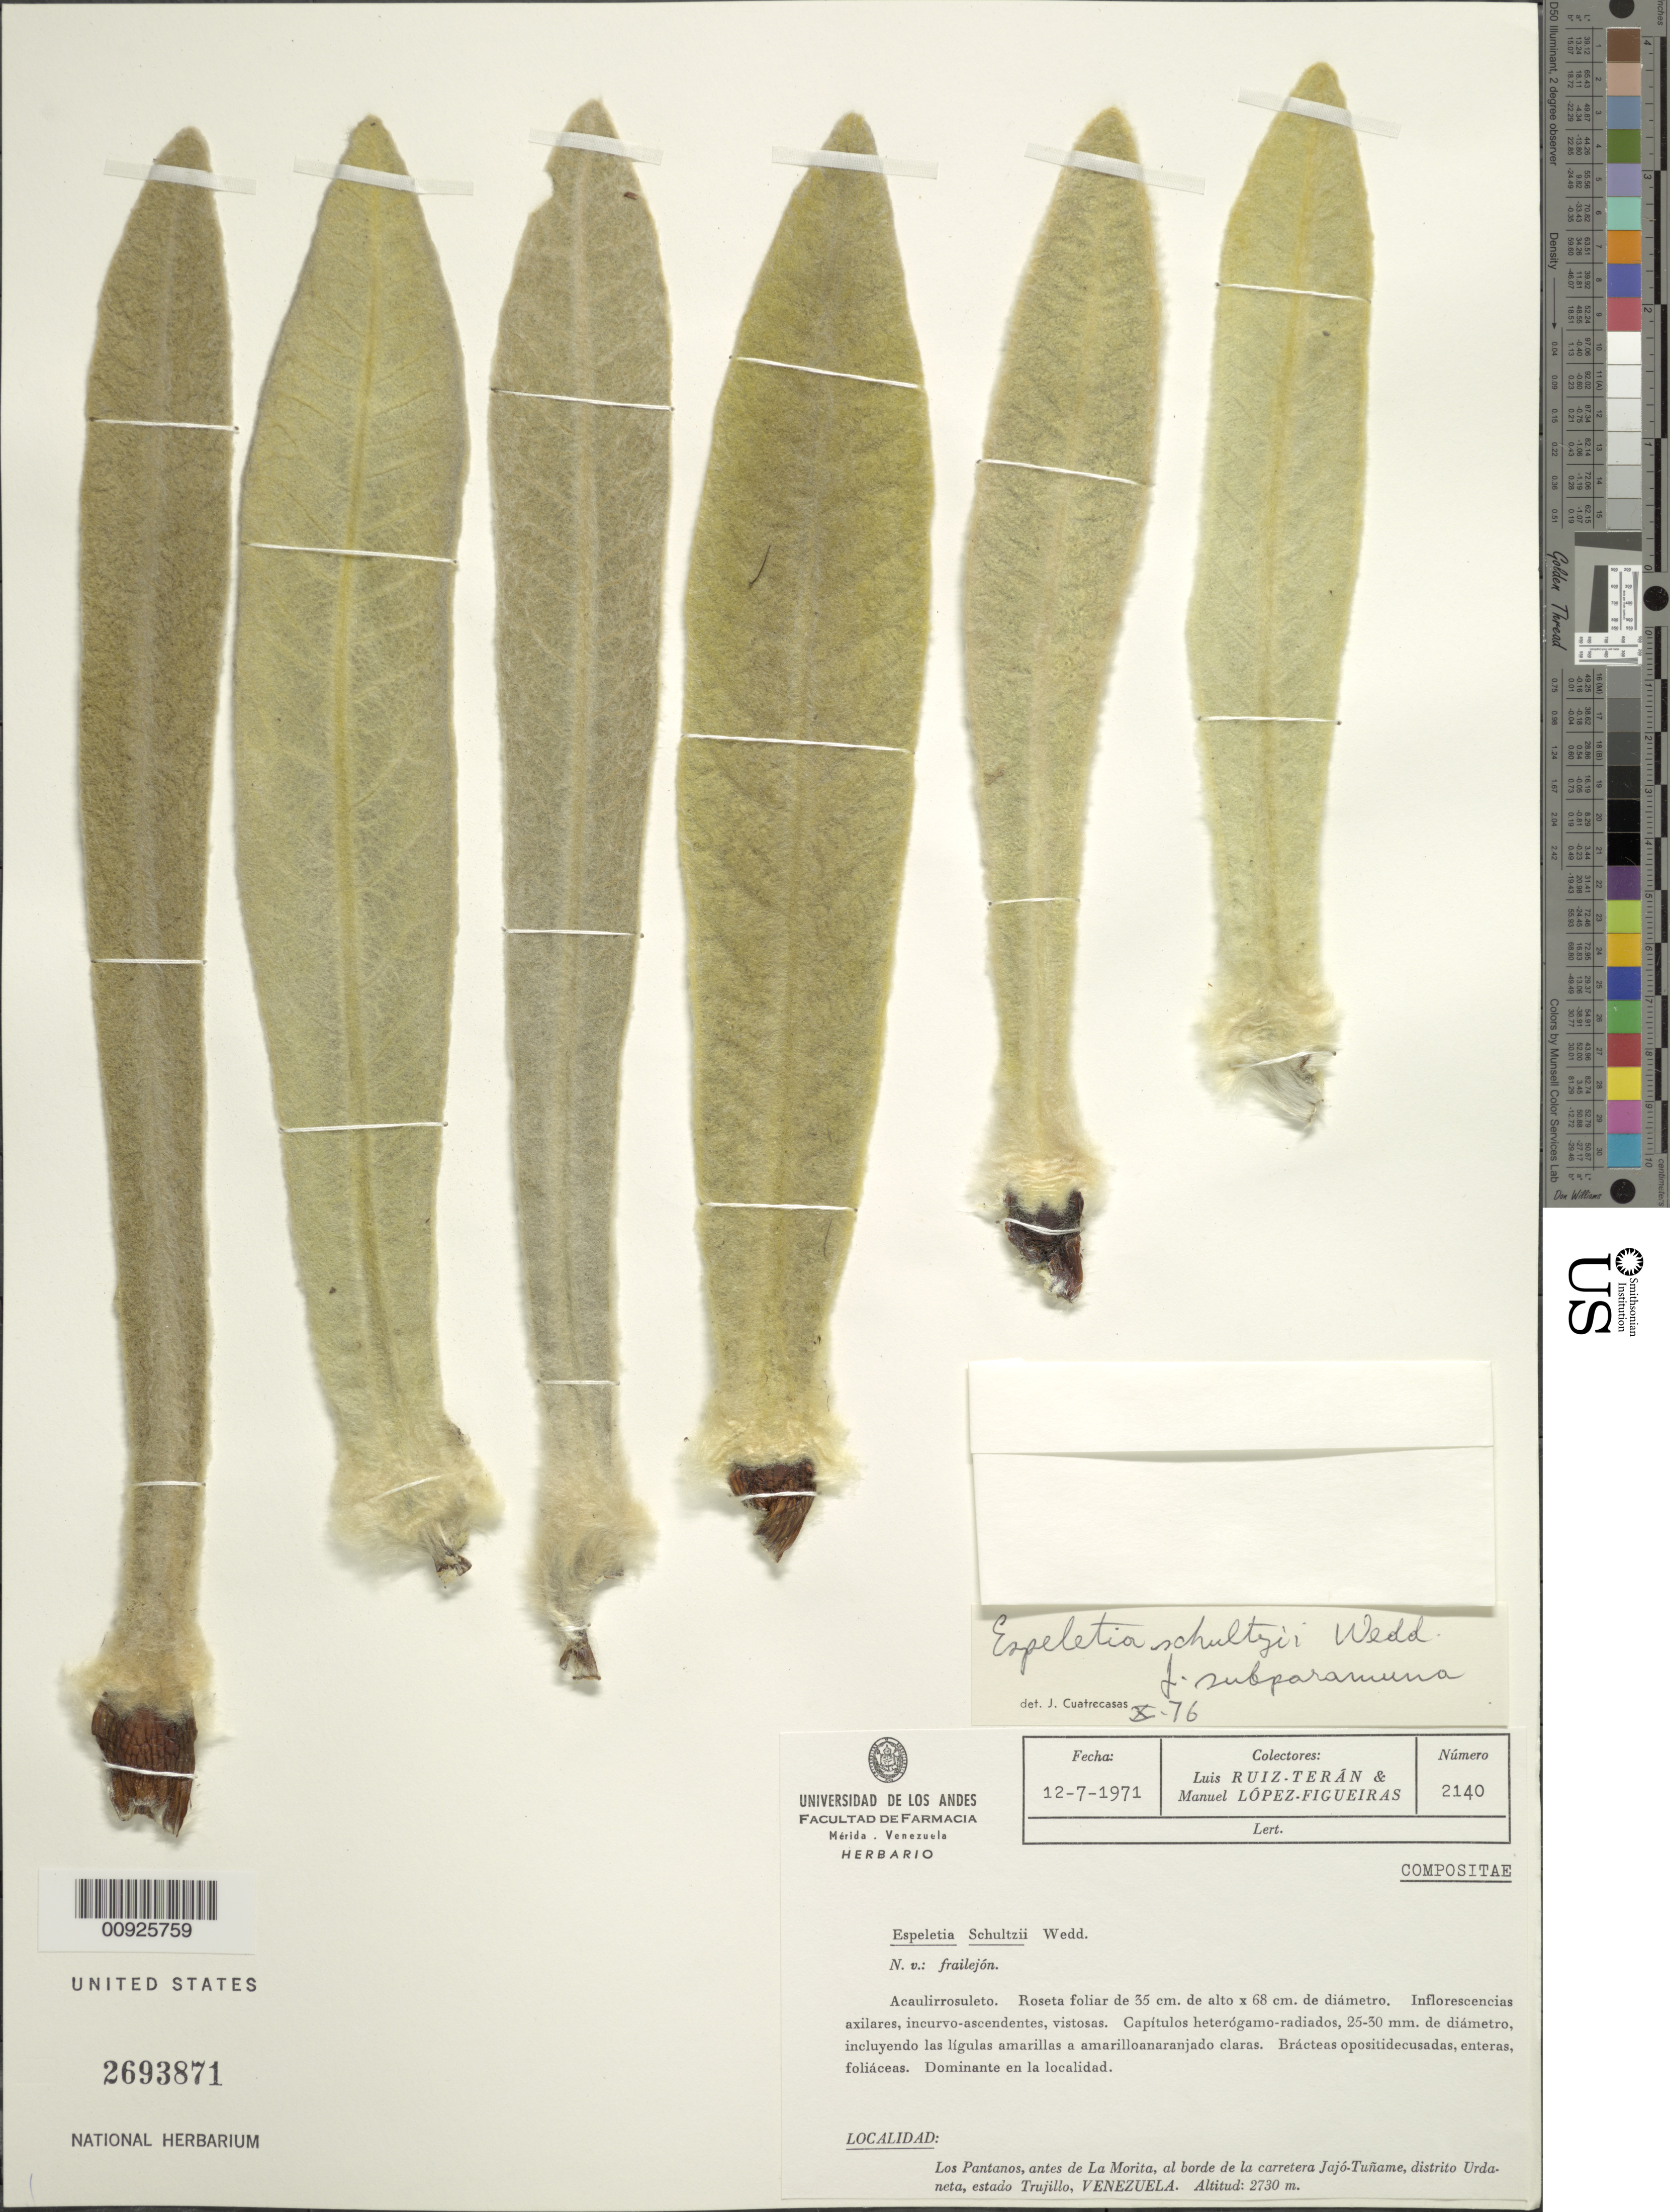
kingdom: Plantae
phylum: Tracheophyta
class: Magnoliopsida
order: Asterales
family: Asteraceae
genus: Espeletia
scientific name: Espeletia schultzii var. subparamuna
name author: Cuatrec.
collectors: L. E. Ruíz-Terán & M. López Figueiras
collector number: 2140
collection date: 1971-06-12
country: Venezuela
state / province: Trujillo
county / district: Urdaneta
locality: Los Pantanos, antes de la Morita, al borde de la carretera Jajó-Tuñame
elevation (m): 2730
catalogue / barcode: US 2693871